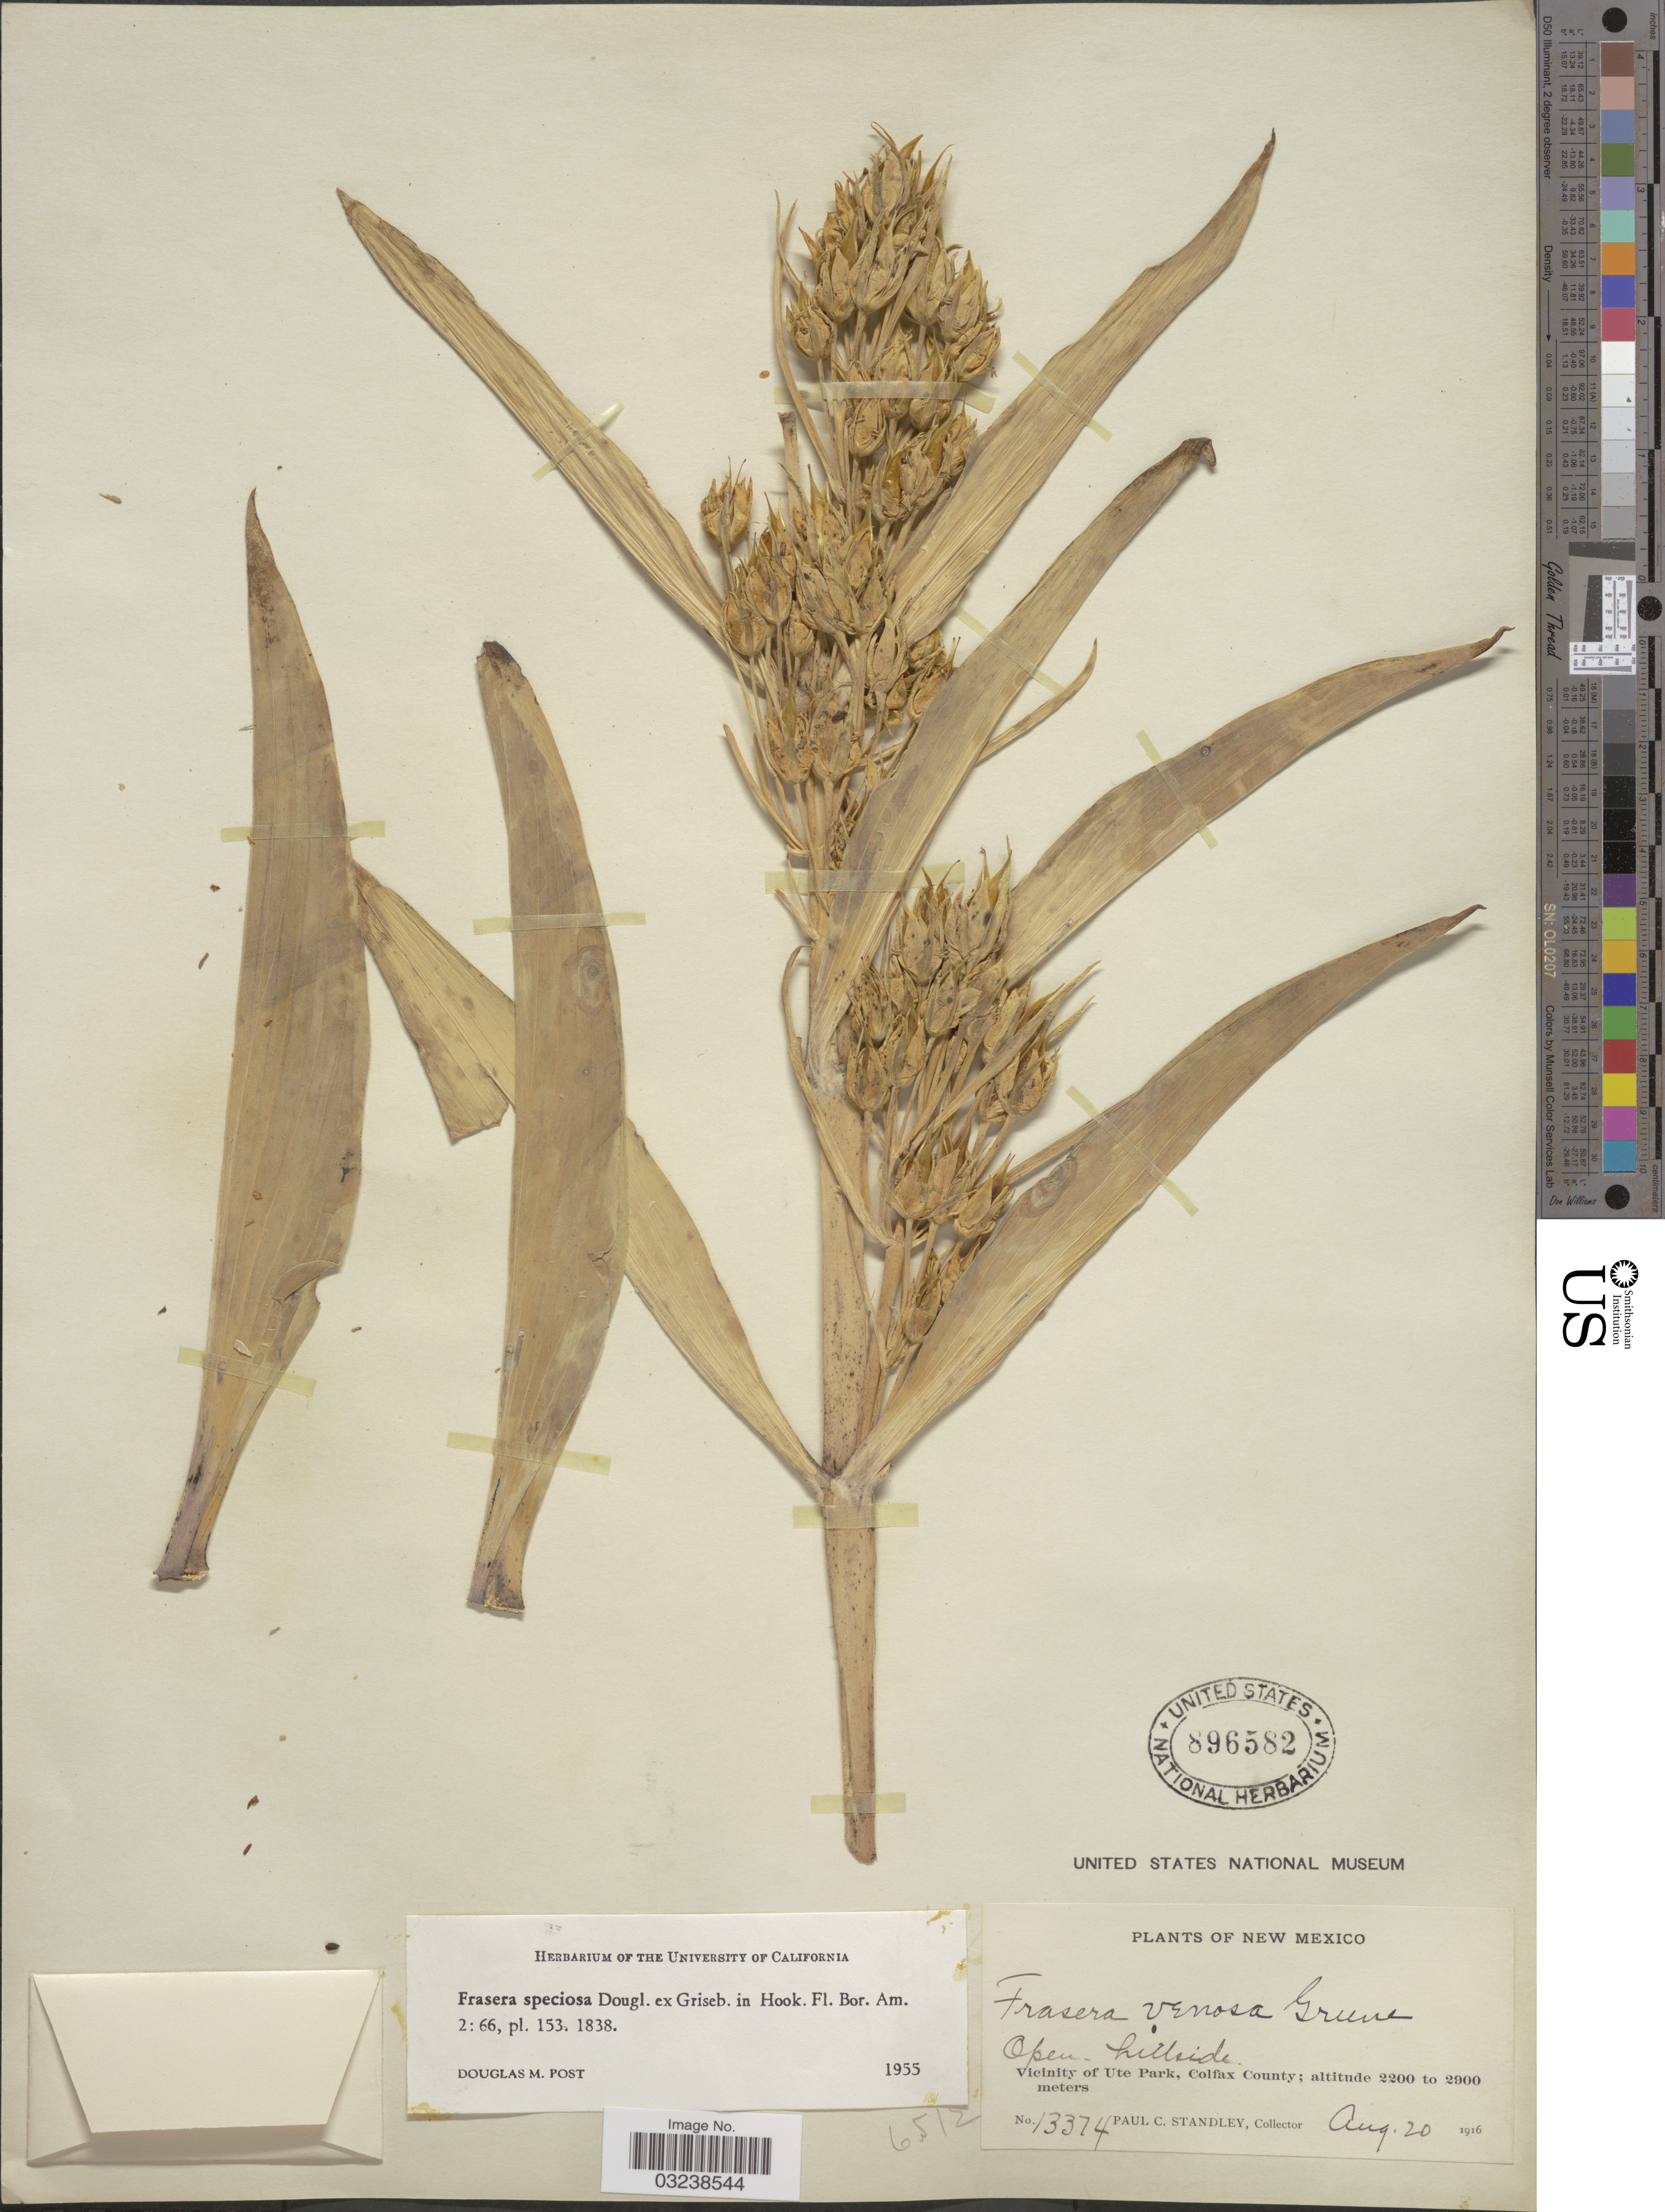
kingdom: Plantae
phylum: Tracheophyta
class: Magnoliopsida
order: Gentianales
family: Gentianaceae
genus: Swertia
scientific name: Swertia radiata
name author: (Kellogg) Kuntze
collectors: P. C. Standley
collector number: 13374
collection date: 1916-08-20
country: United States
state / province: New Mexico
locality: Open hillside. Vicinity of Ute Park, Colfax County.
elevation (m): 2200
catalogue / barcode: US 896582